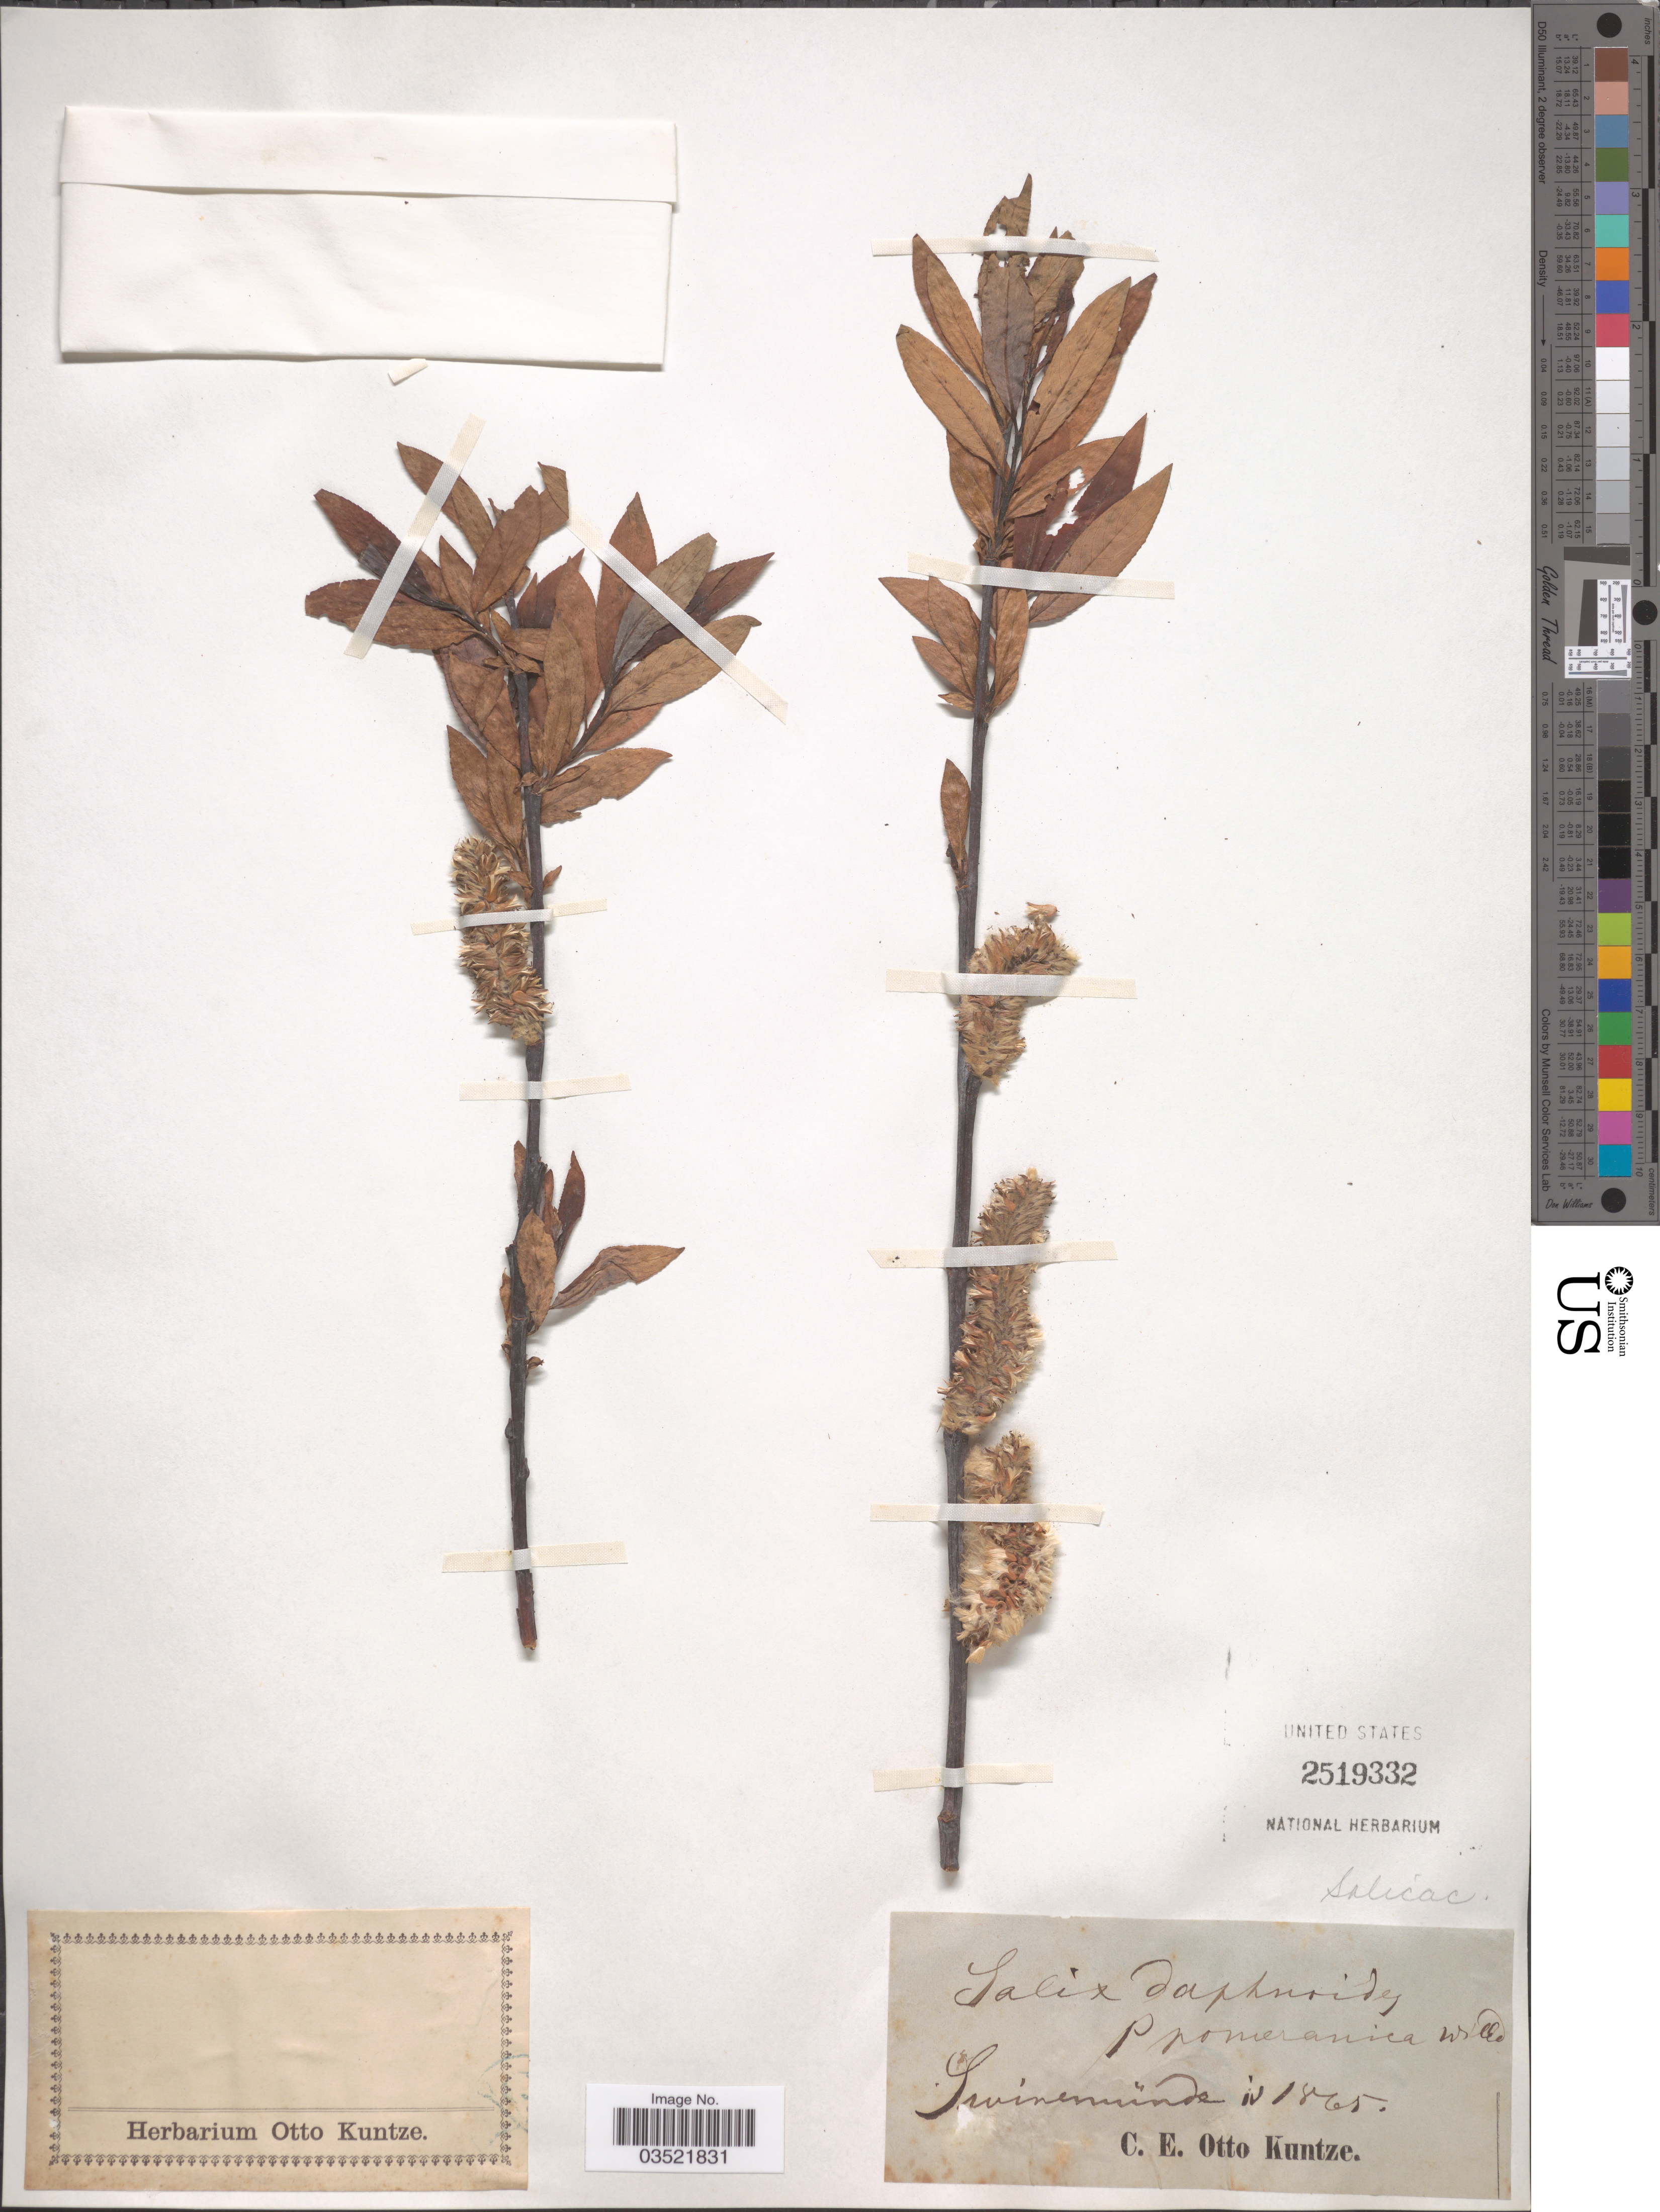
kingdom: Plantae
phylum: Tracheophyta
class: Magnoliopsida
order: Malpighiales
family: Salicaceae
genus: Salix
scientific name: Salix daphnoides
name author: Vill.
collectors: C.E.O. Kuntze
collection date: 1865-04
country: Poland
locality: Swinemünde.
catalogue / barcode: US 2519332